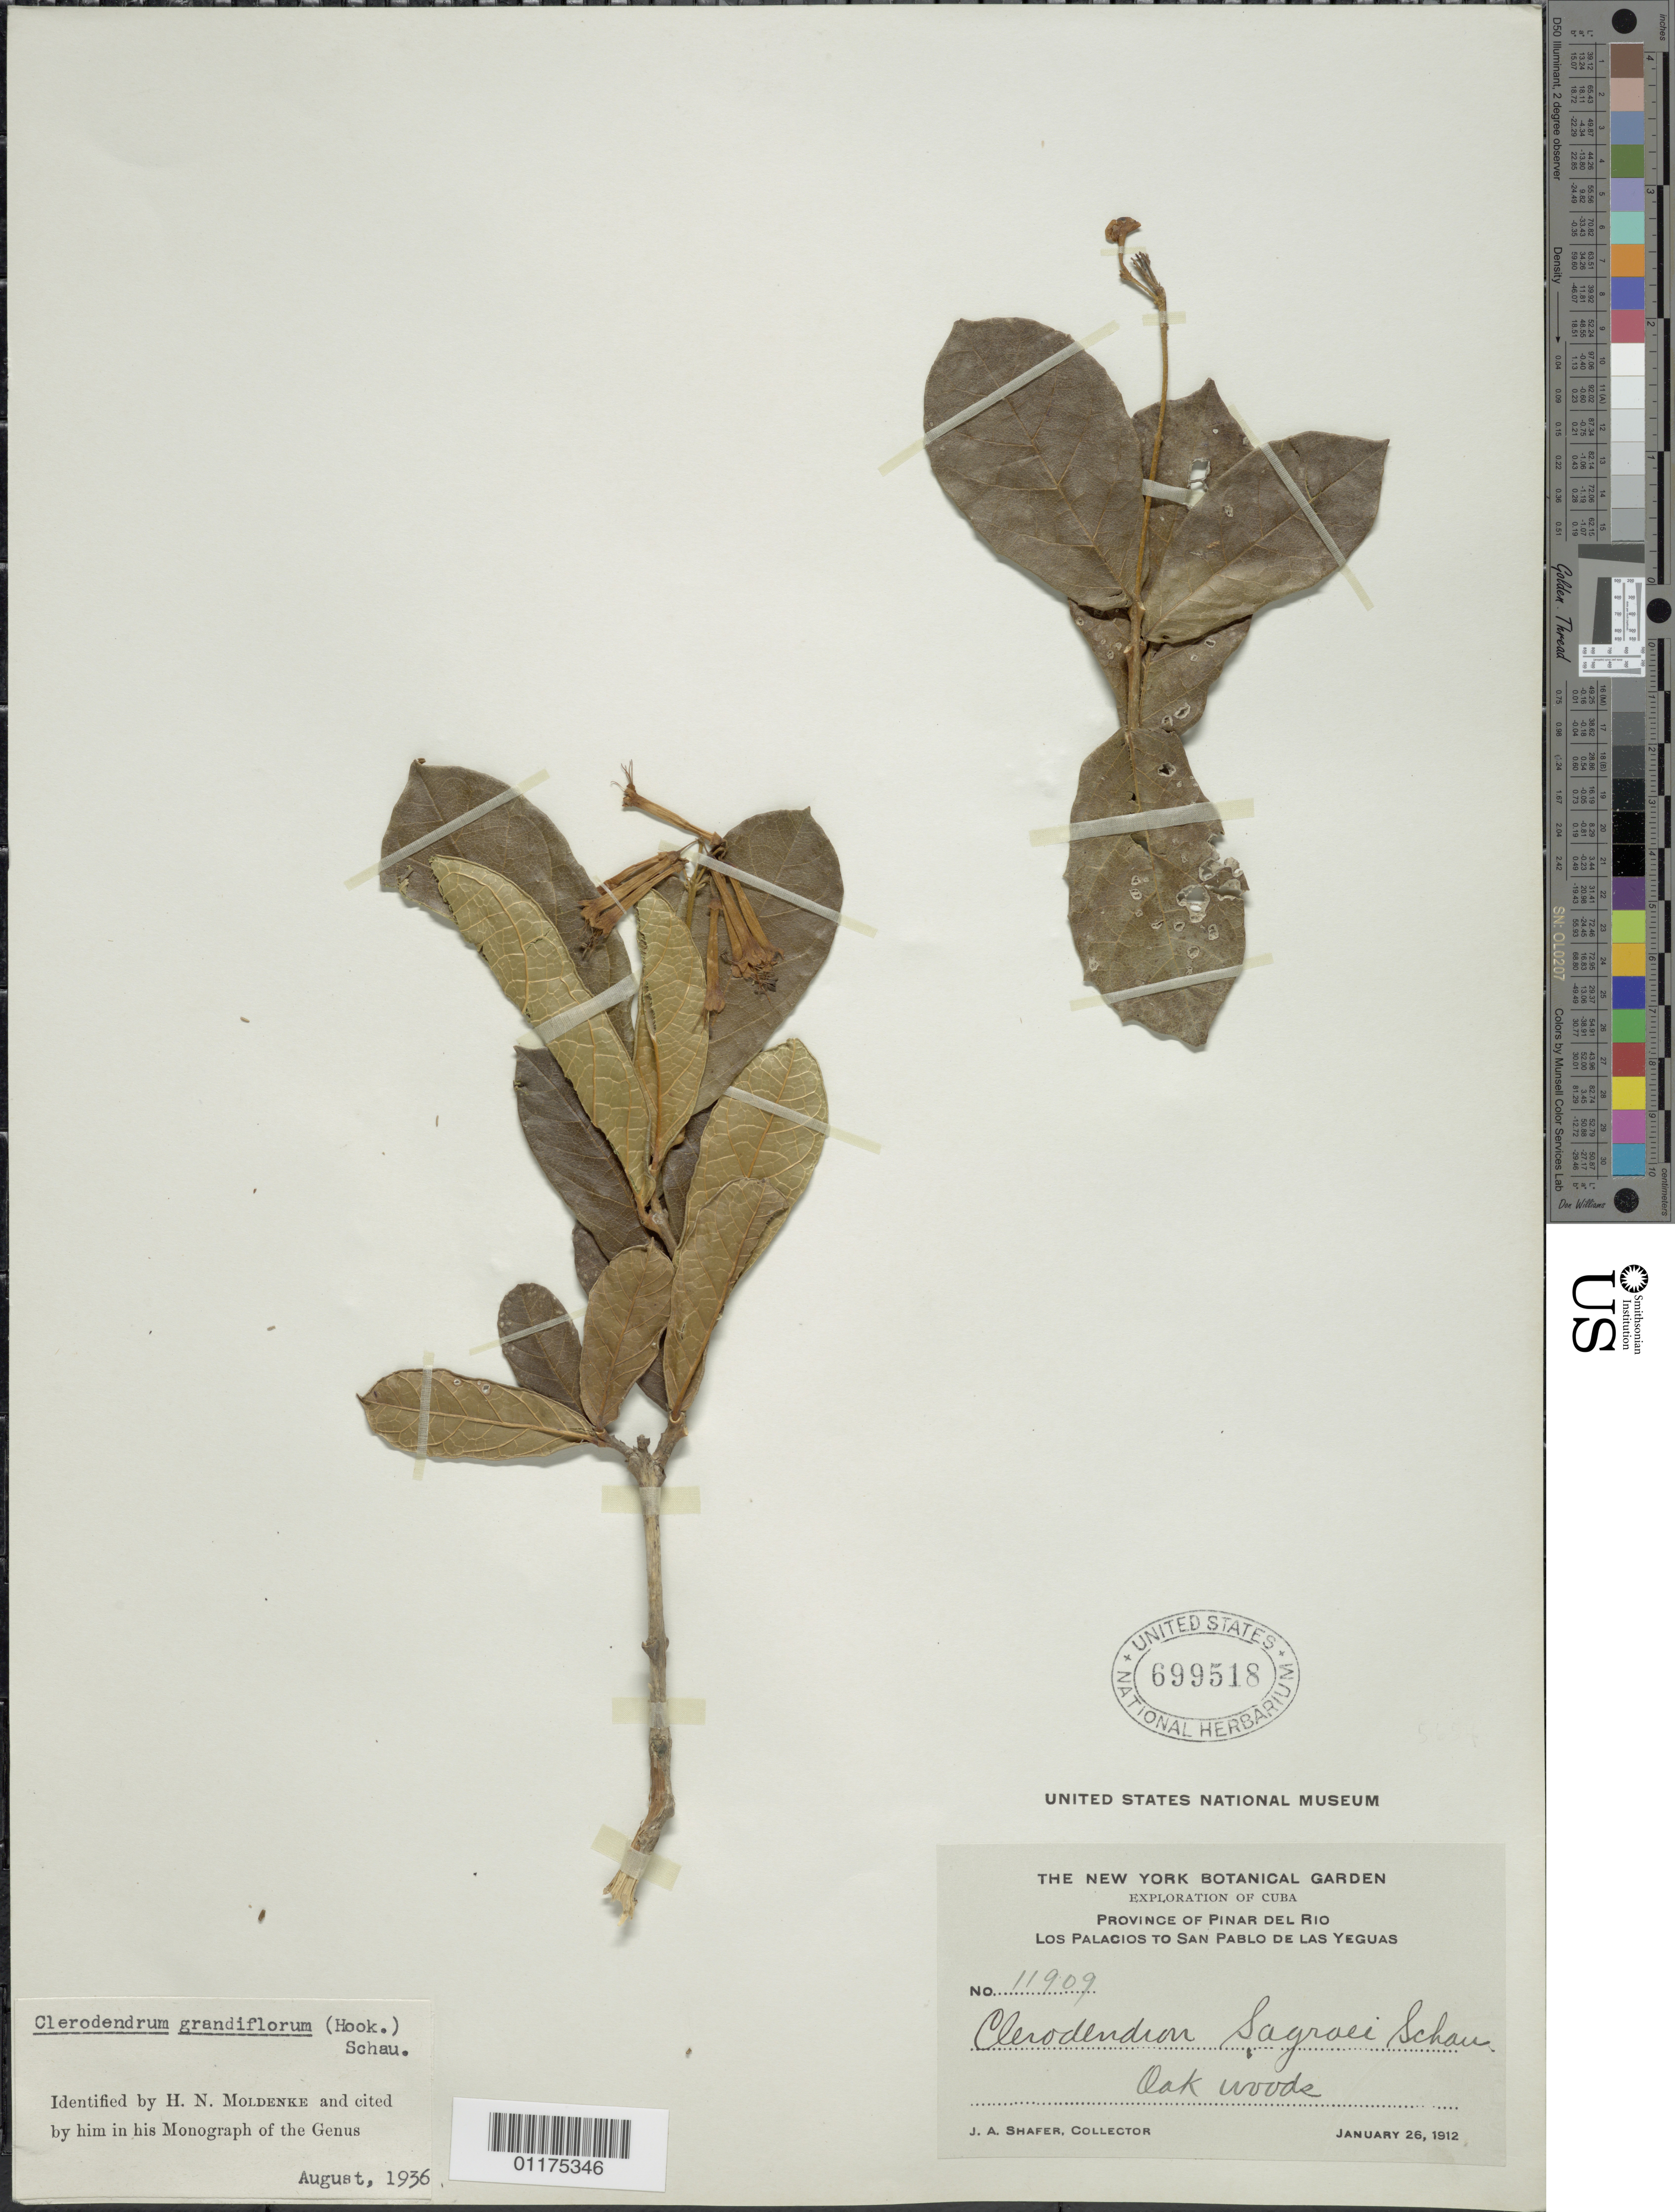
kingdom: Plantae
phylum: Tracheophyta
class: Magnoliopsida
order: Lamiales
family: Lamiaceae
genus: Clerodendrum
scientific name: Clerodendrum grandiflorum subsp. grandiflorum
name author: (Hook.) Schauer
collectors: J. A. Shafer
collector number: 11909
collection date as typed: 26 Jan 1912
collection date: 1912-01-26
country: Cuba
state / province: Pinar del Rio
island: Cuba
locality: Los Palacios to San Pablo de las Yeguas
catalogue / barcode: US 699518